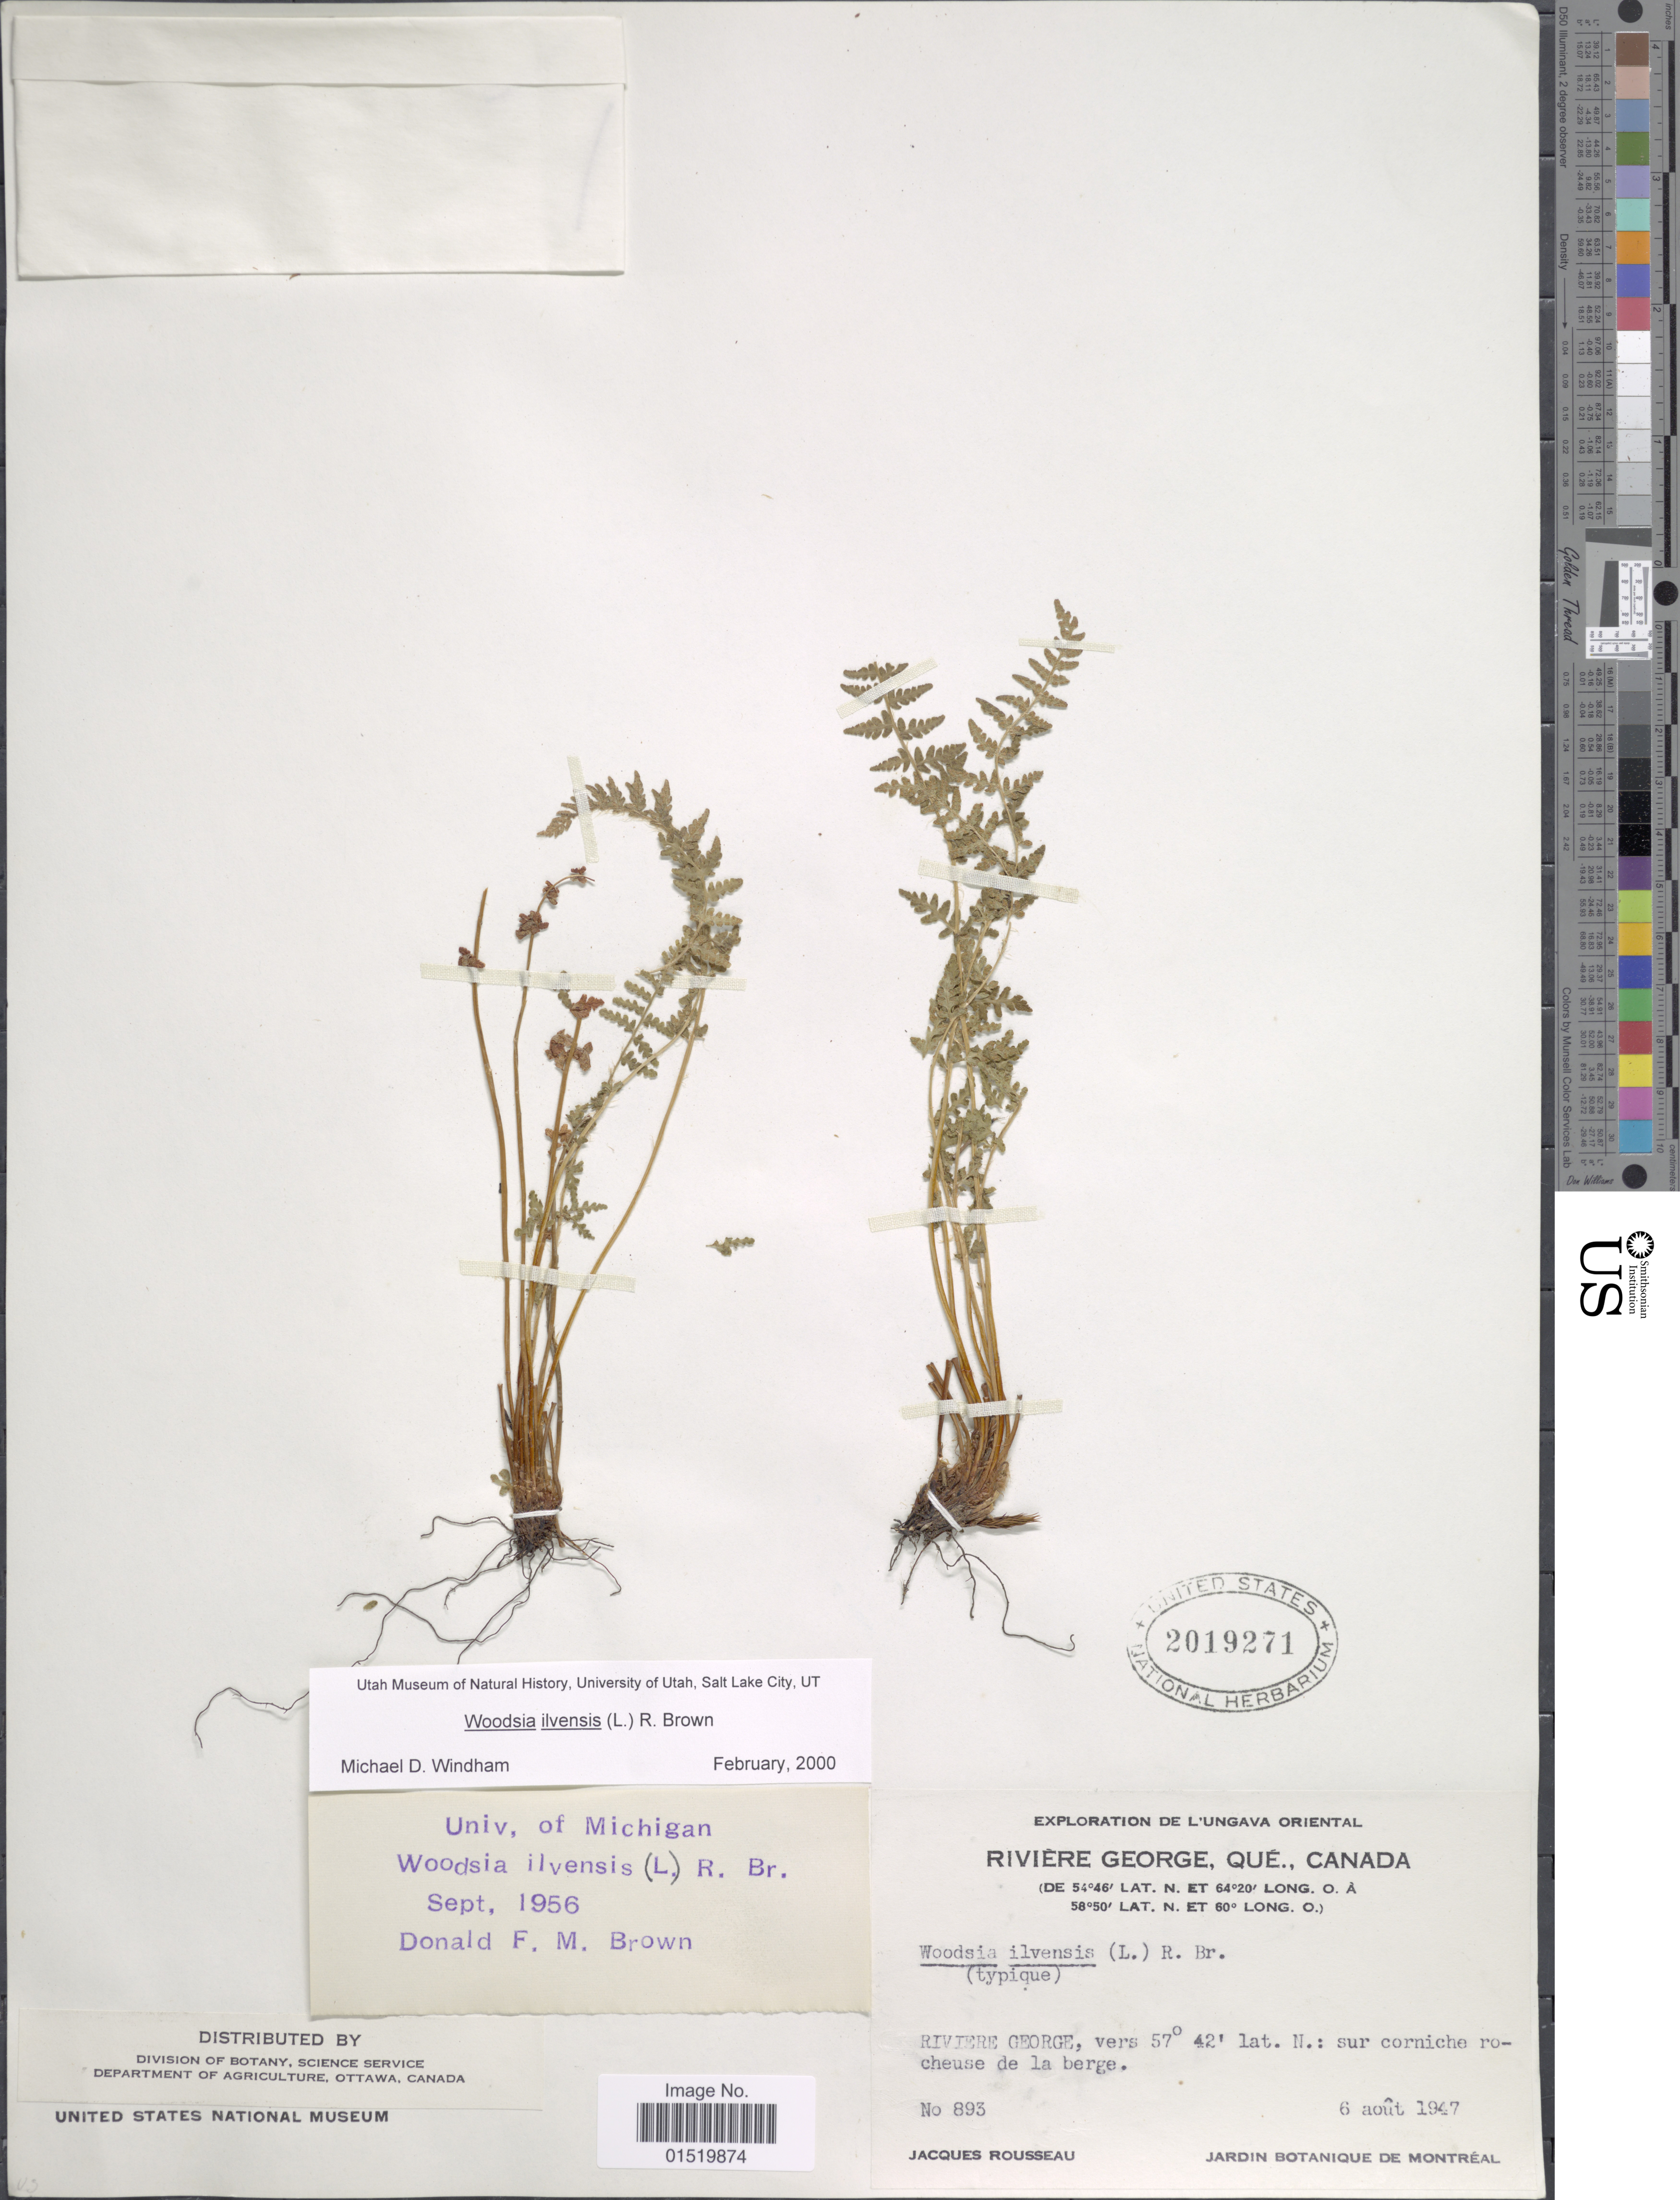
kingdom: Plantae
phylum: Tracheophyta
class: Polypodiopsida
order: Polypodiales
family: Woodsiaceae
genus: Woodsia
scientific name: Woodsia ilvensis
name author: (L.) R. Br.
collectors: J. Rousseau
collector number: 893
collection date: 1947-08-06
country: Canada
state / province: Quebec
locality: Riviere George, Riviere George, vers 57°42' lat. N.: sur corniche rocheuse de ka berge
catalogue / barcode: US 2019271